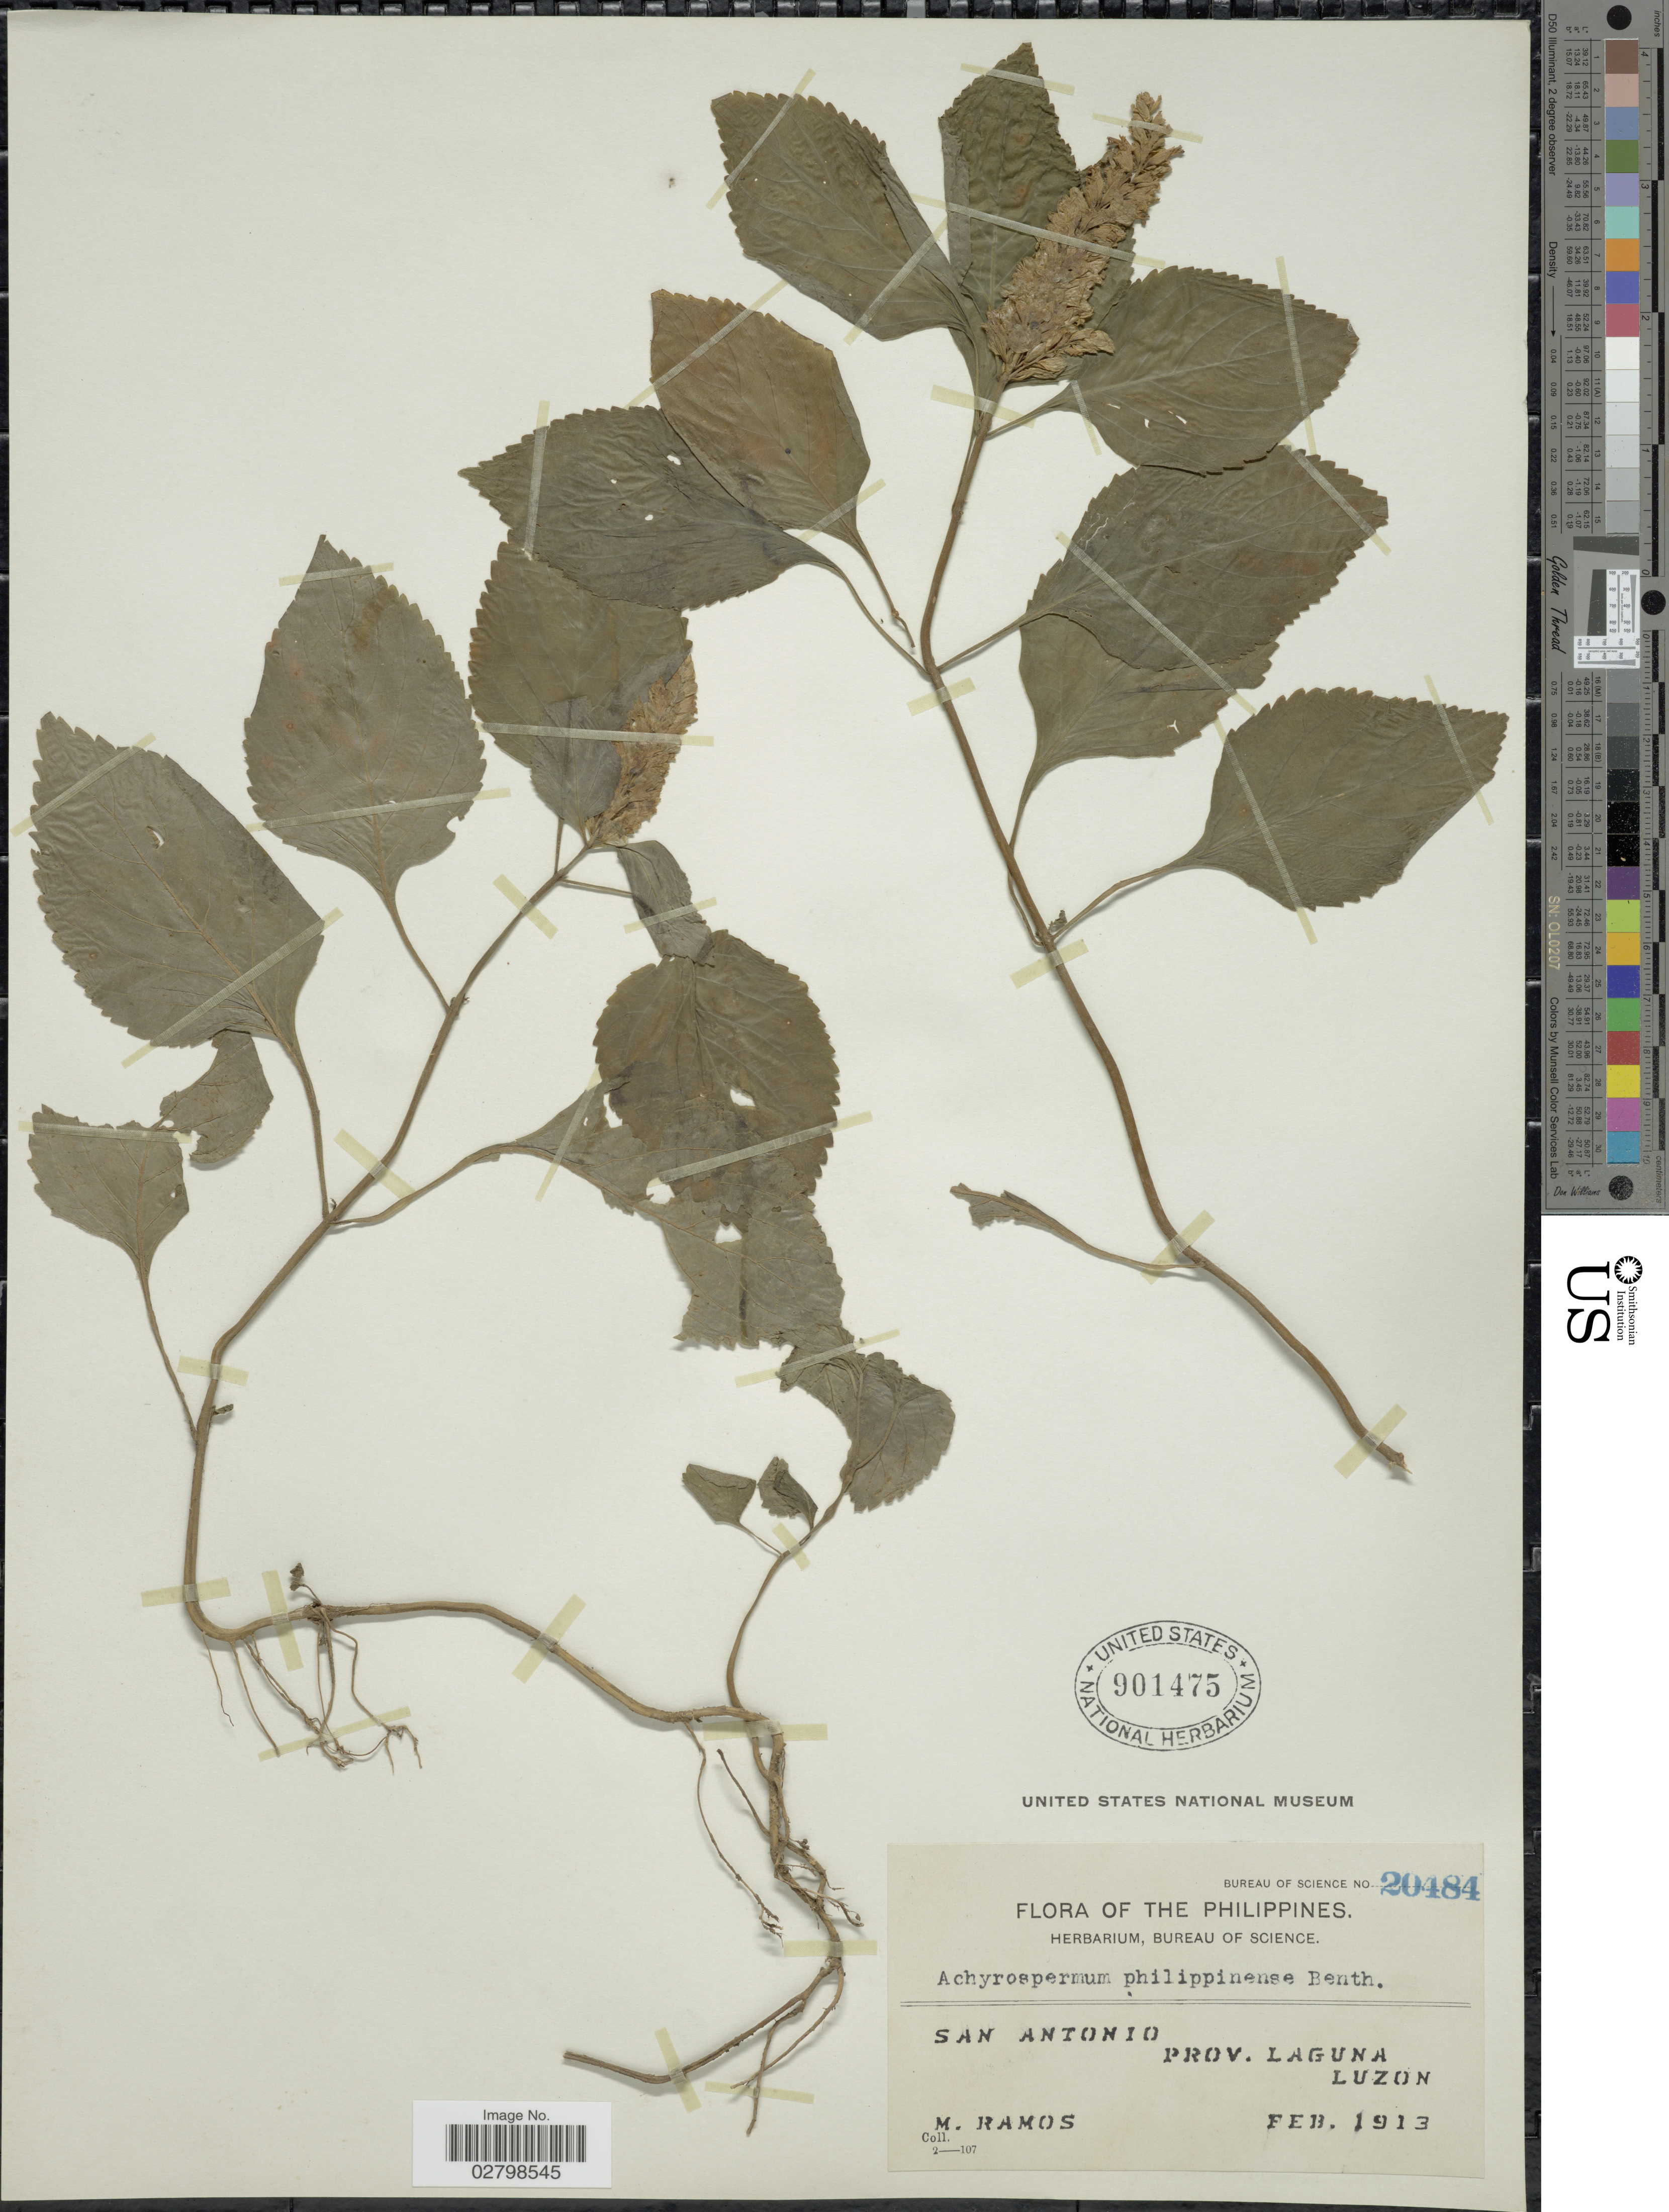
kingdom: Plantae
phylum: Tracheophyta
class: Magnoliopsida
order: Lamiales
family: Lamiaceae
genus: Achyrospermum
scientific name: Achyrospermum philippinense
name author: Benth.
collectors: M. Ramos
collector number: Bureau of Science 20484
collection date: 1913-02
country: Philippines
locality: San Antonio. Prov. Laguna Luzon.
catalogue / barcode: US 901475